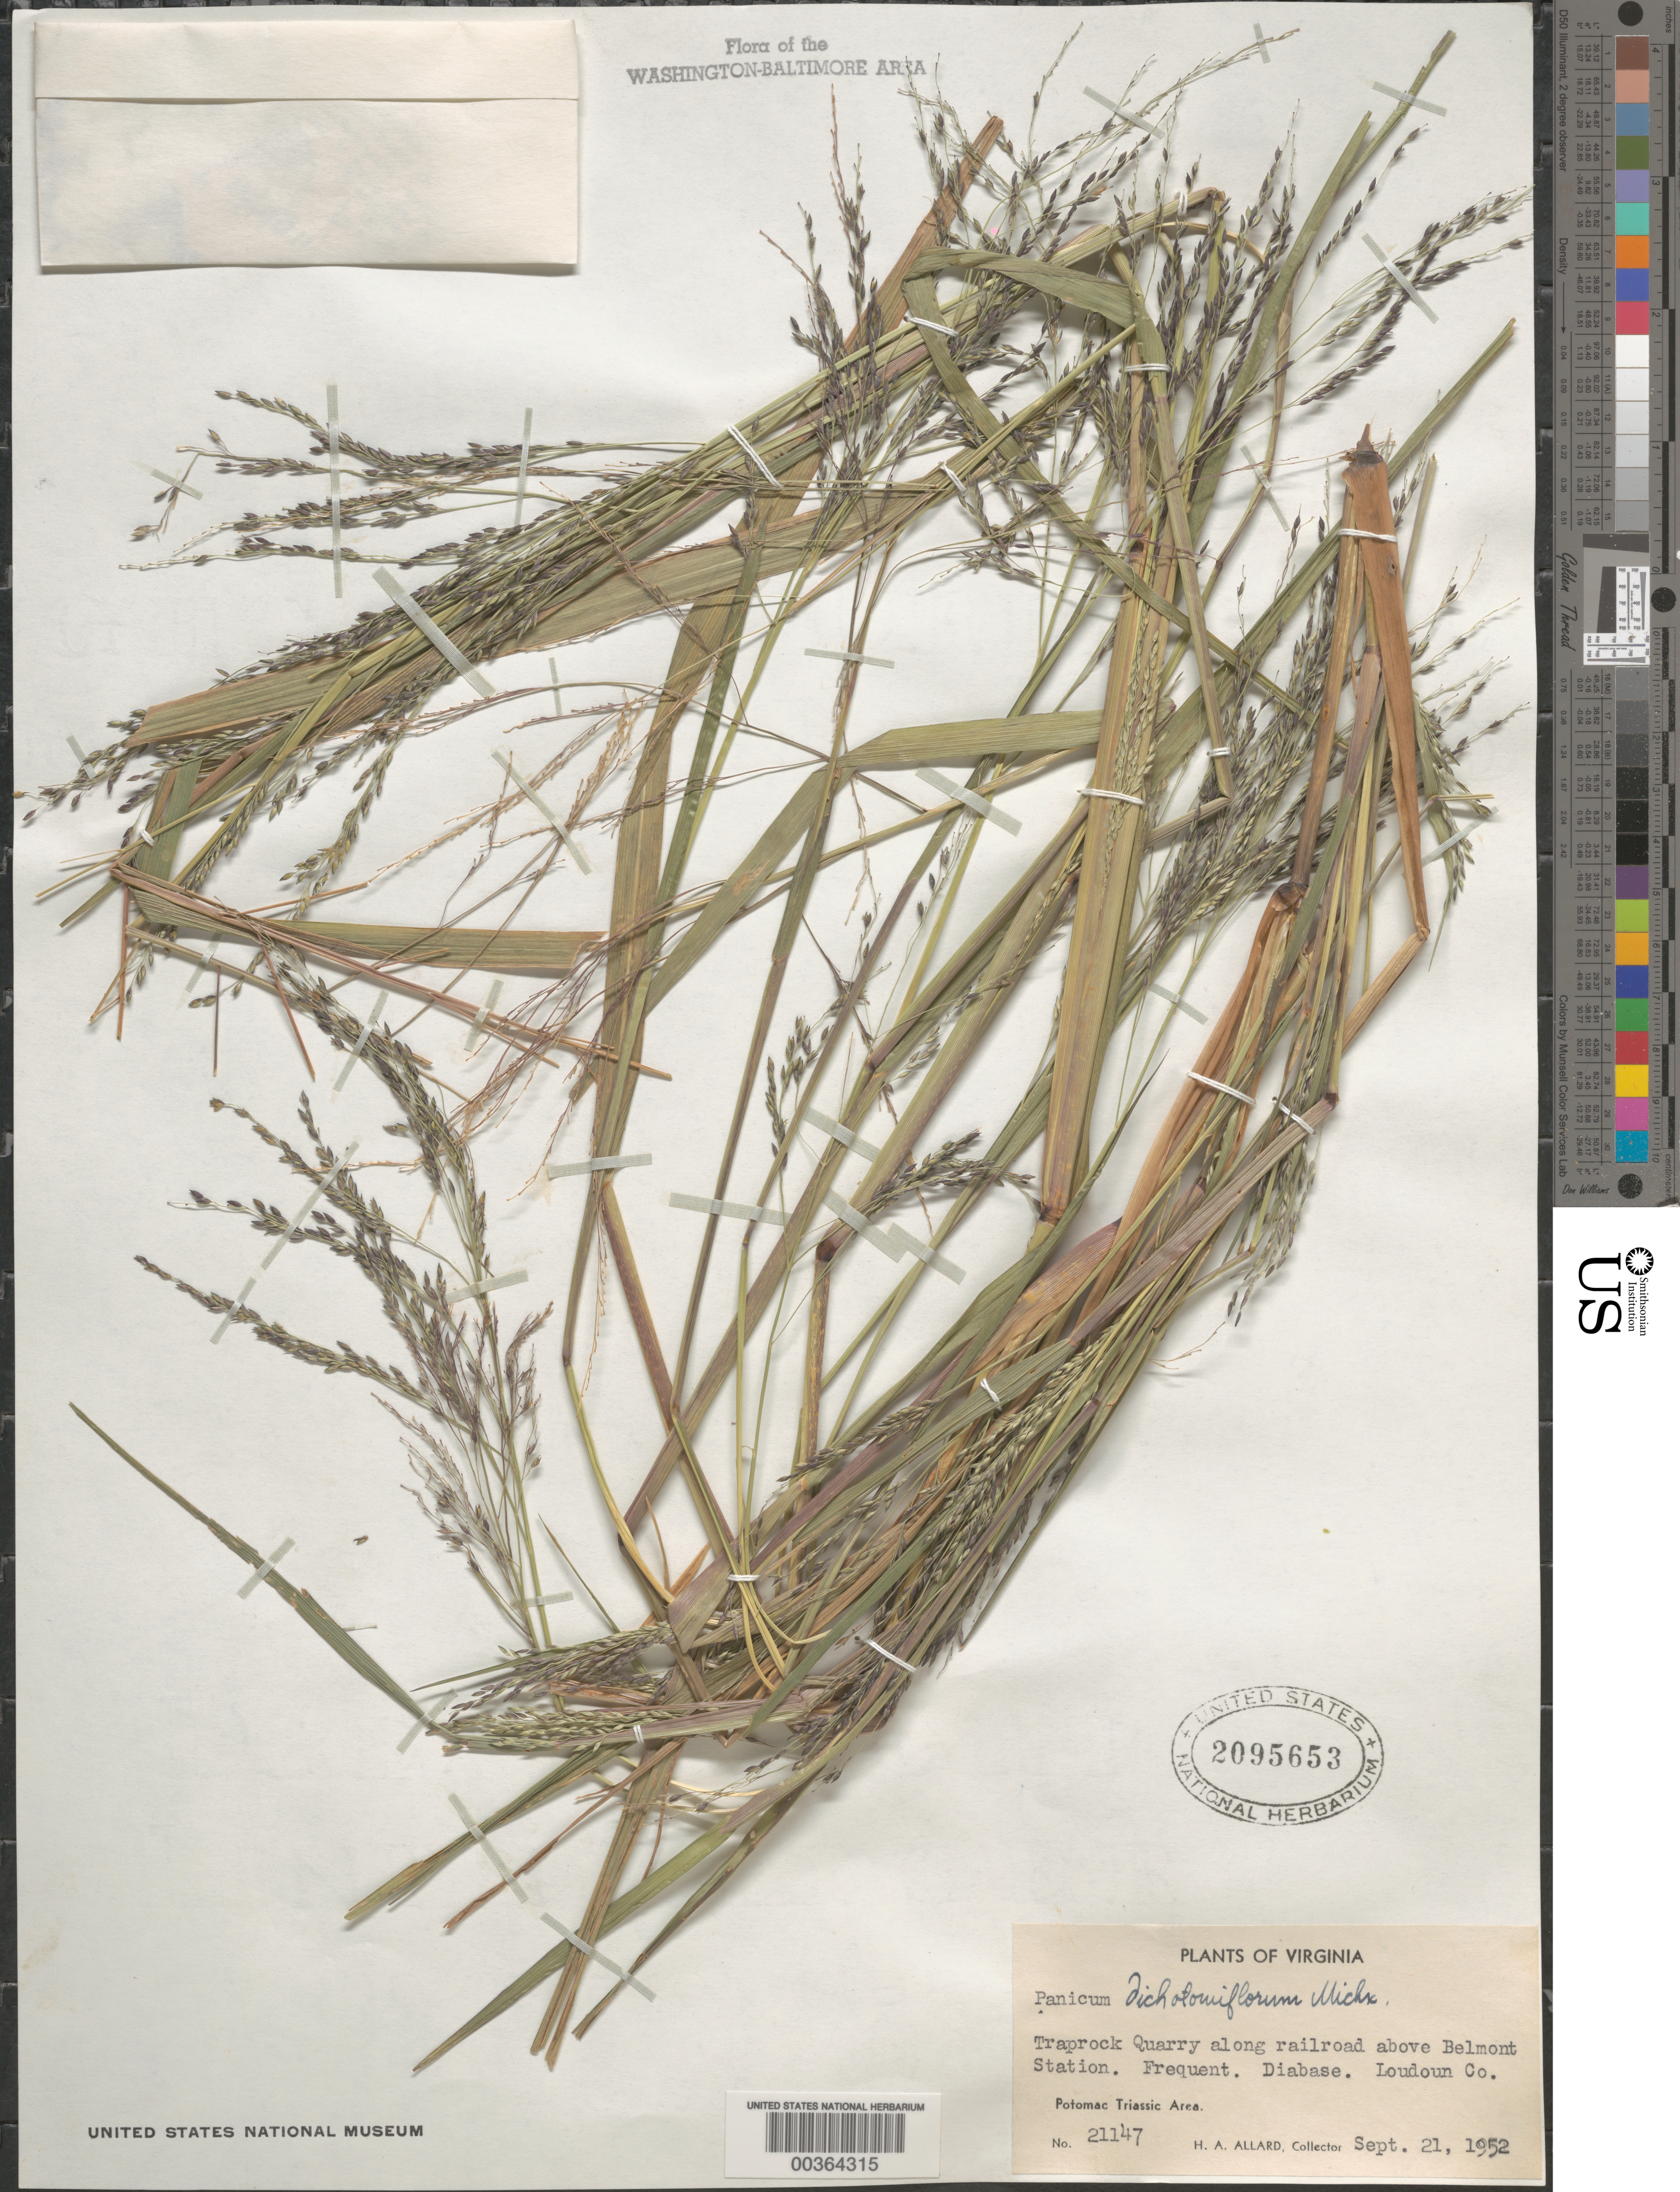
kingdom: Plantae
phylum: Tracheophyta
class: Liliopsida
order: Poales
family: Poaceae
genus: Panicum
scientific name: Panicum dichotomiflorum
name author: Michx.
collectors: H. A. Allard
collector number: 21147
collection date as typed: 21 Sep 1952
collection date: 1952-09-21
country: United States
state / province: Virginia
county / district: Loudoun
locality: Traprock quarry, above Belmont Station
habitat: Diabase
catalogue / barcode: US 2095653